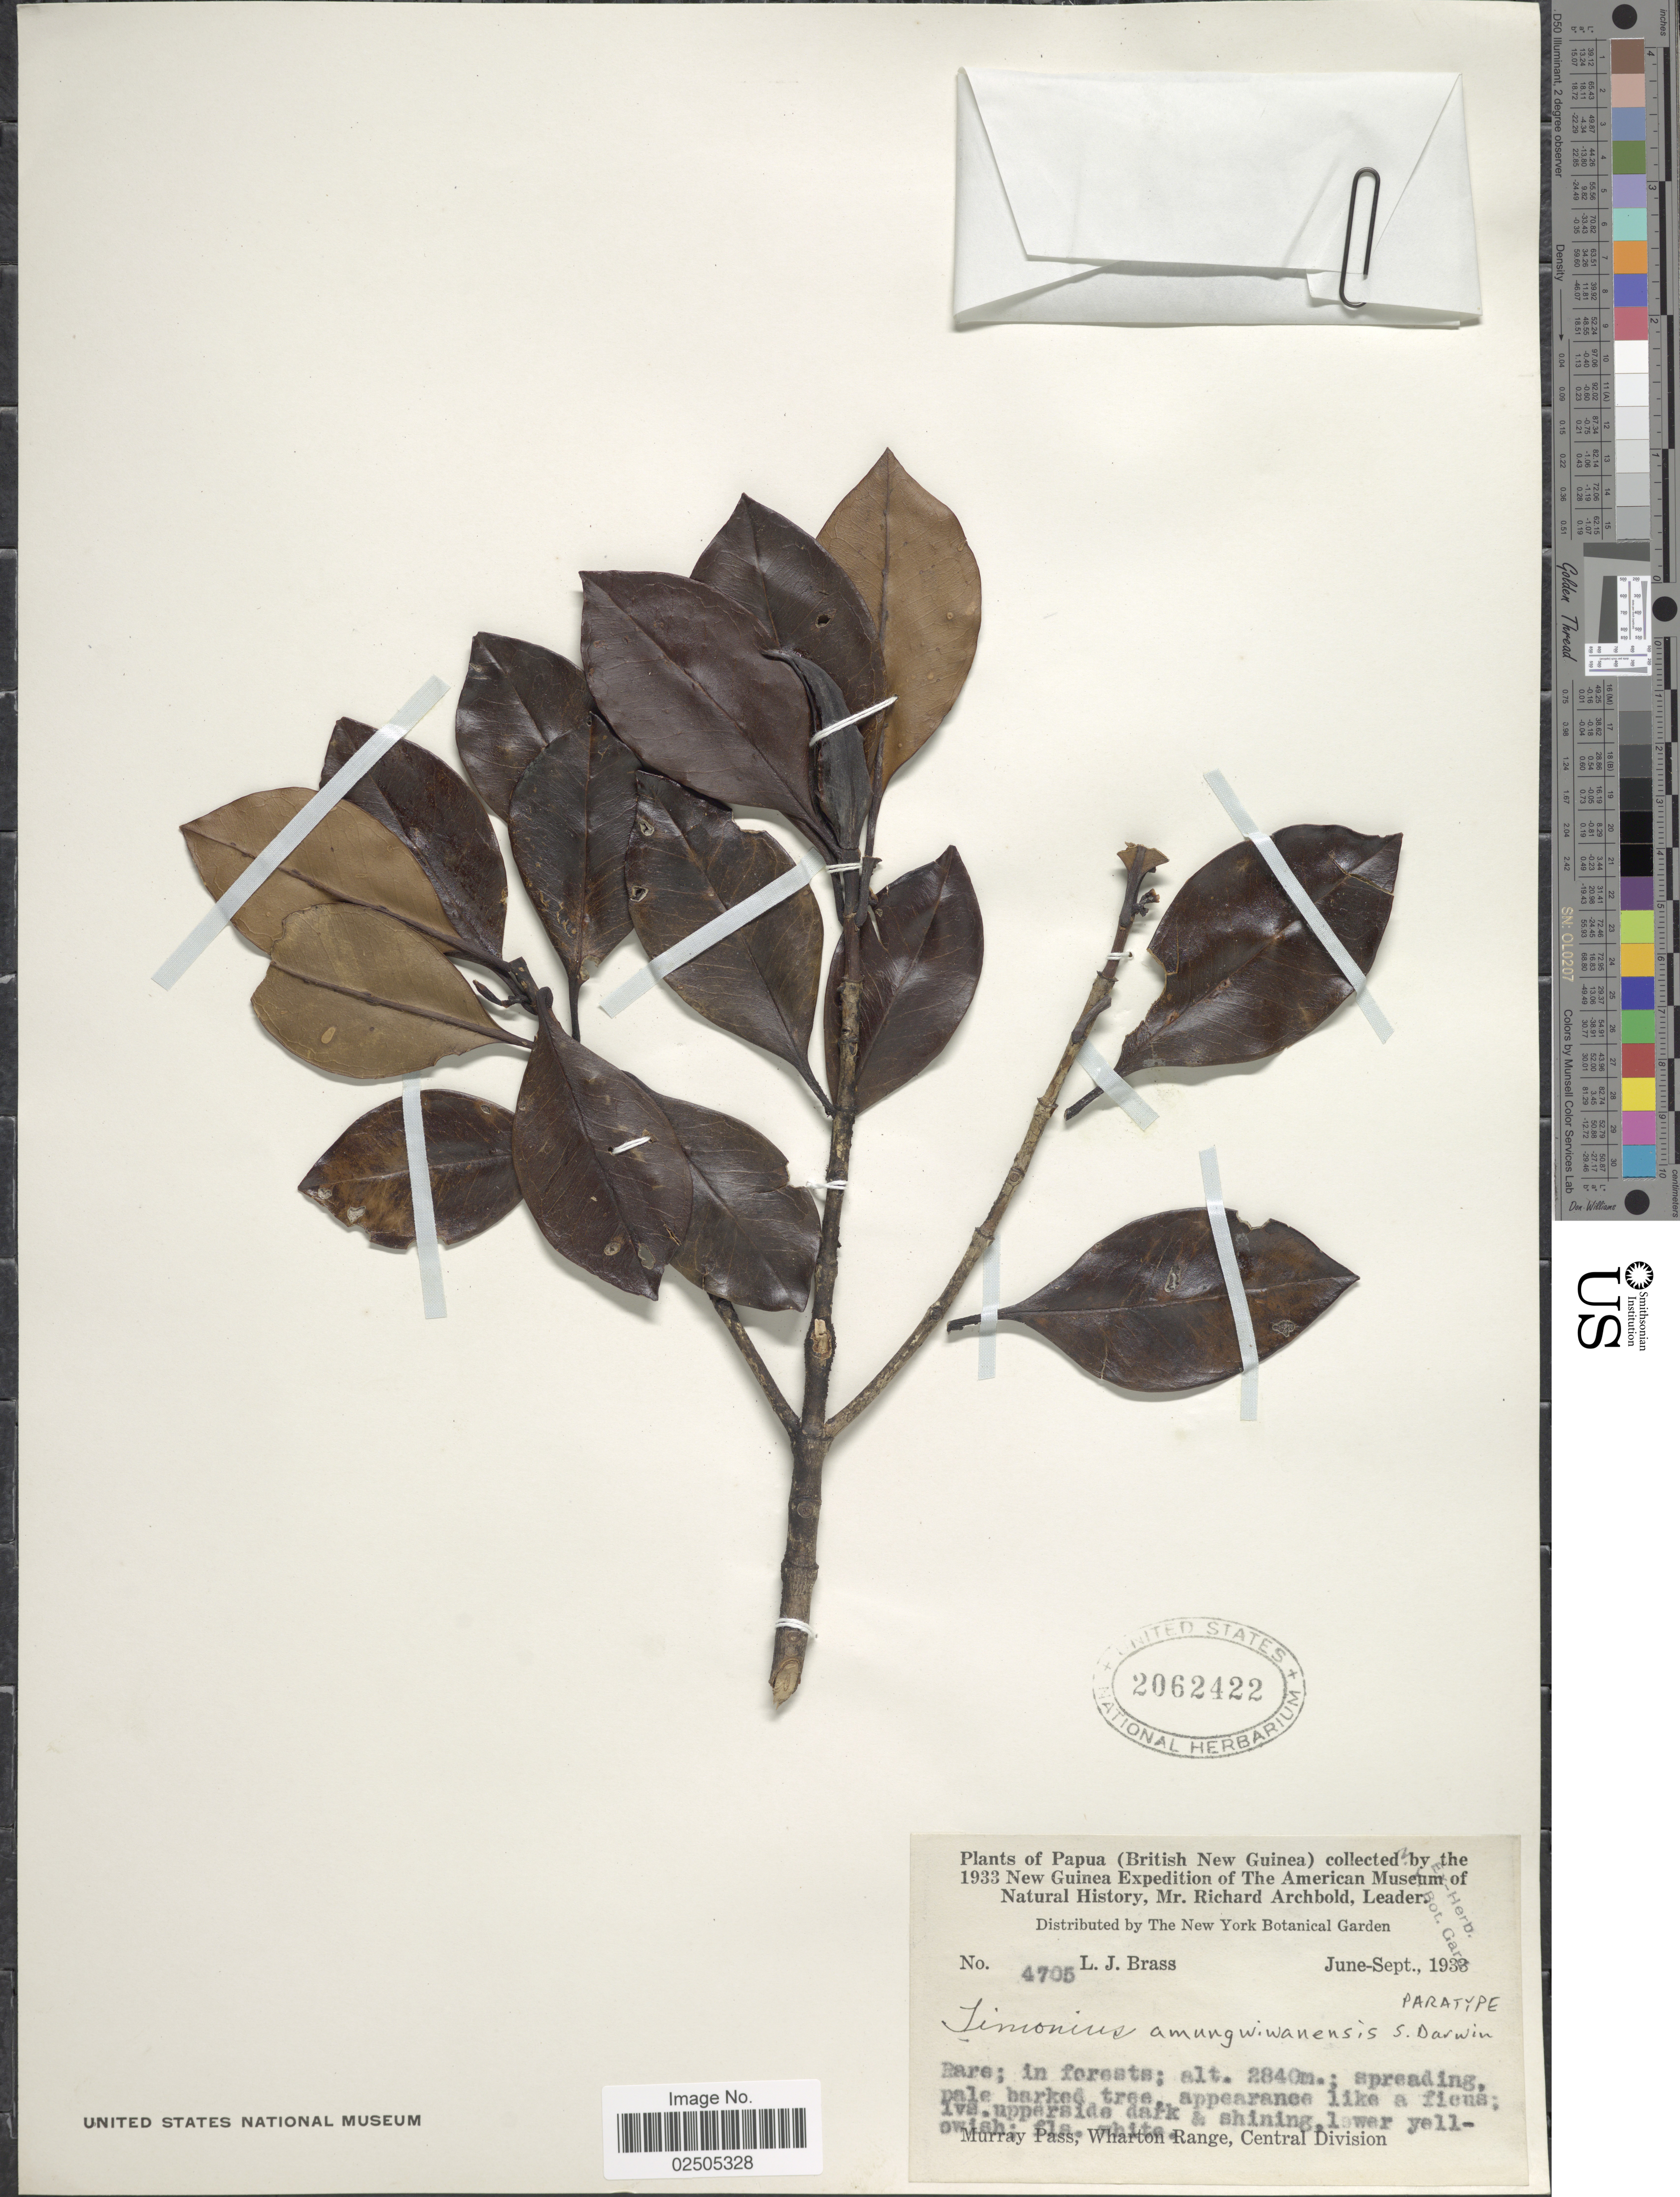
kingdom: Plantae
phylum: Tracheophyta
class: Magnoliopsida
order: Gentianales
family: Rubiaceae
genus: Timonius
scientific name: Timonius amungwiwanensis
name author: S.P. Darwin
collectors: L. J. Brass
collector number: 4705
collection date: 1933-06/1933-09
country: Papua New Guinea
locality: Papua (British New Guinea) Murray Pass, Wharton Range, Central Division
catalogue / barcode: US 2062422